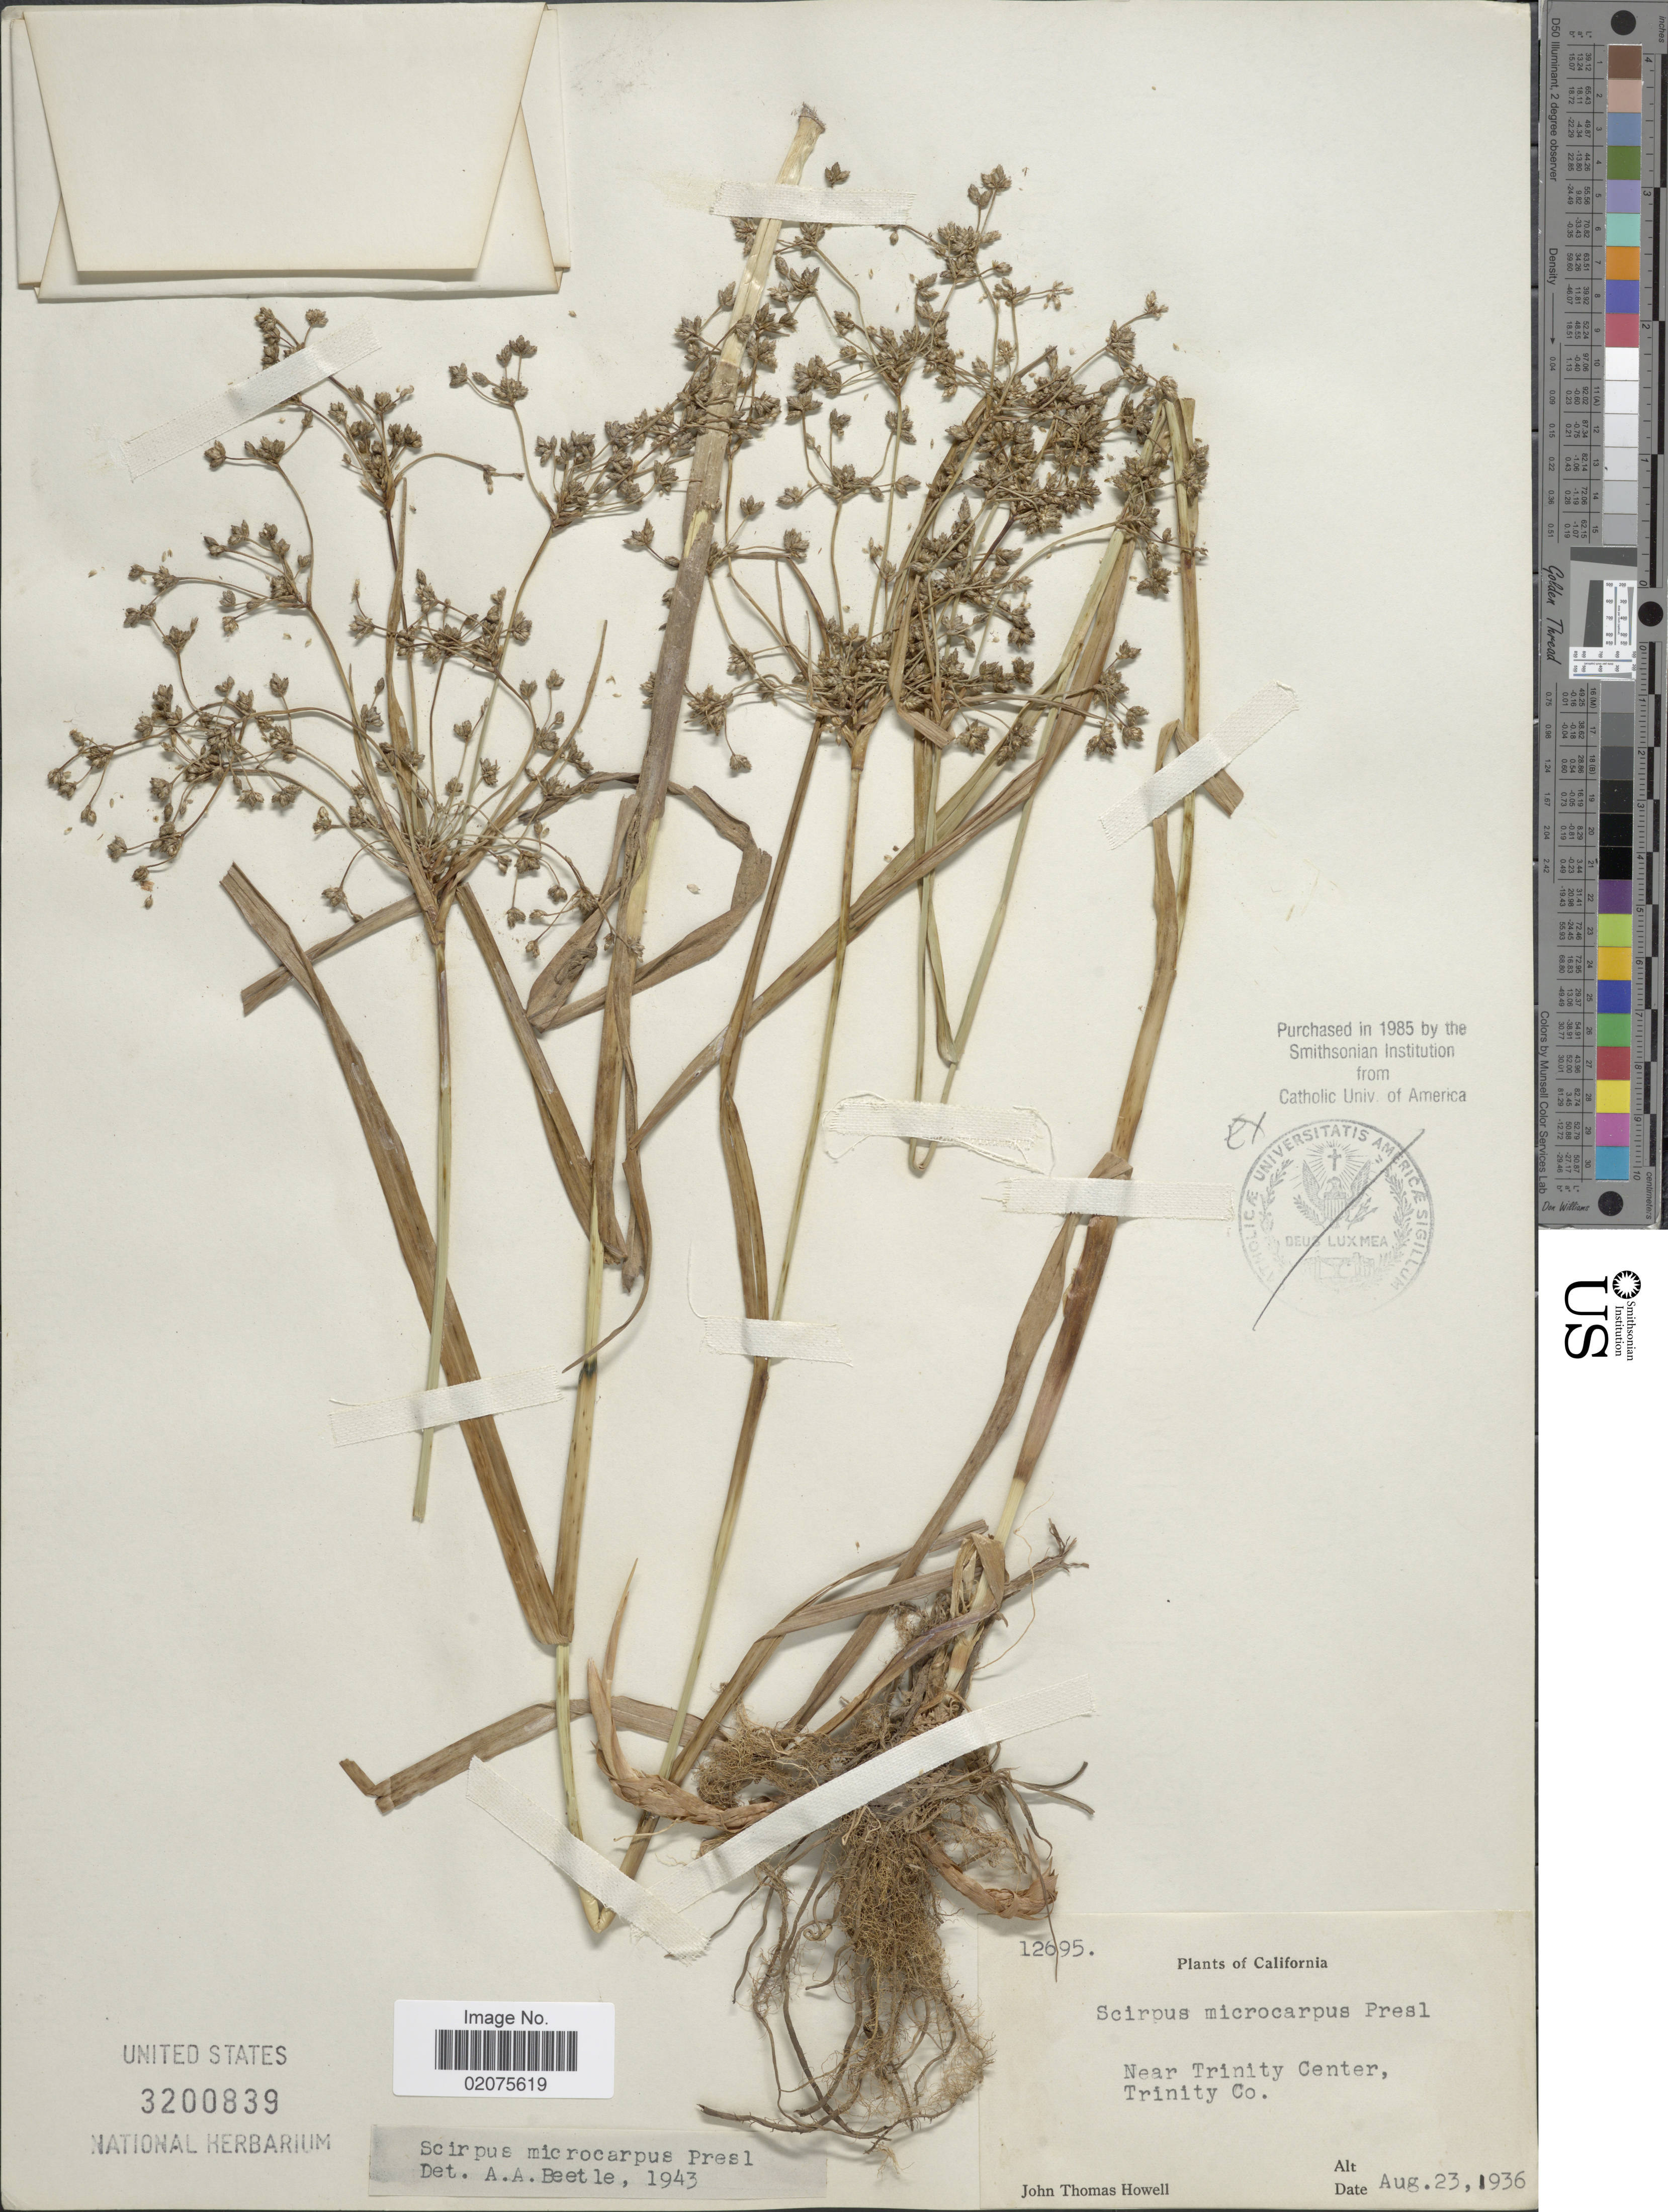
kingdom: Plantae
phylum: Tracheophyta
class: Liliopsida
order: Poales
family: Cyperaceae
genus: Scirpus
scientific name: Scirpus microcarpus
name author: J. Presl & C. Presl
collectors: J. T. Howell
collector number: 12695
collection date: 1936-08-23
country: United States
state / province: California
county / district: Trinity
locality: Near Trinity Center, Trinity Co.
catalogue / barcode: US 3200839